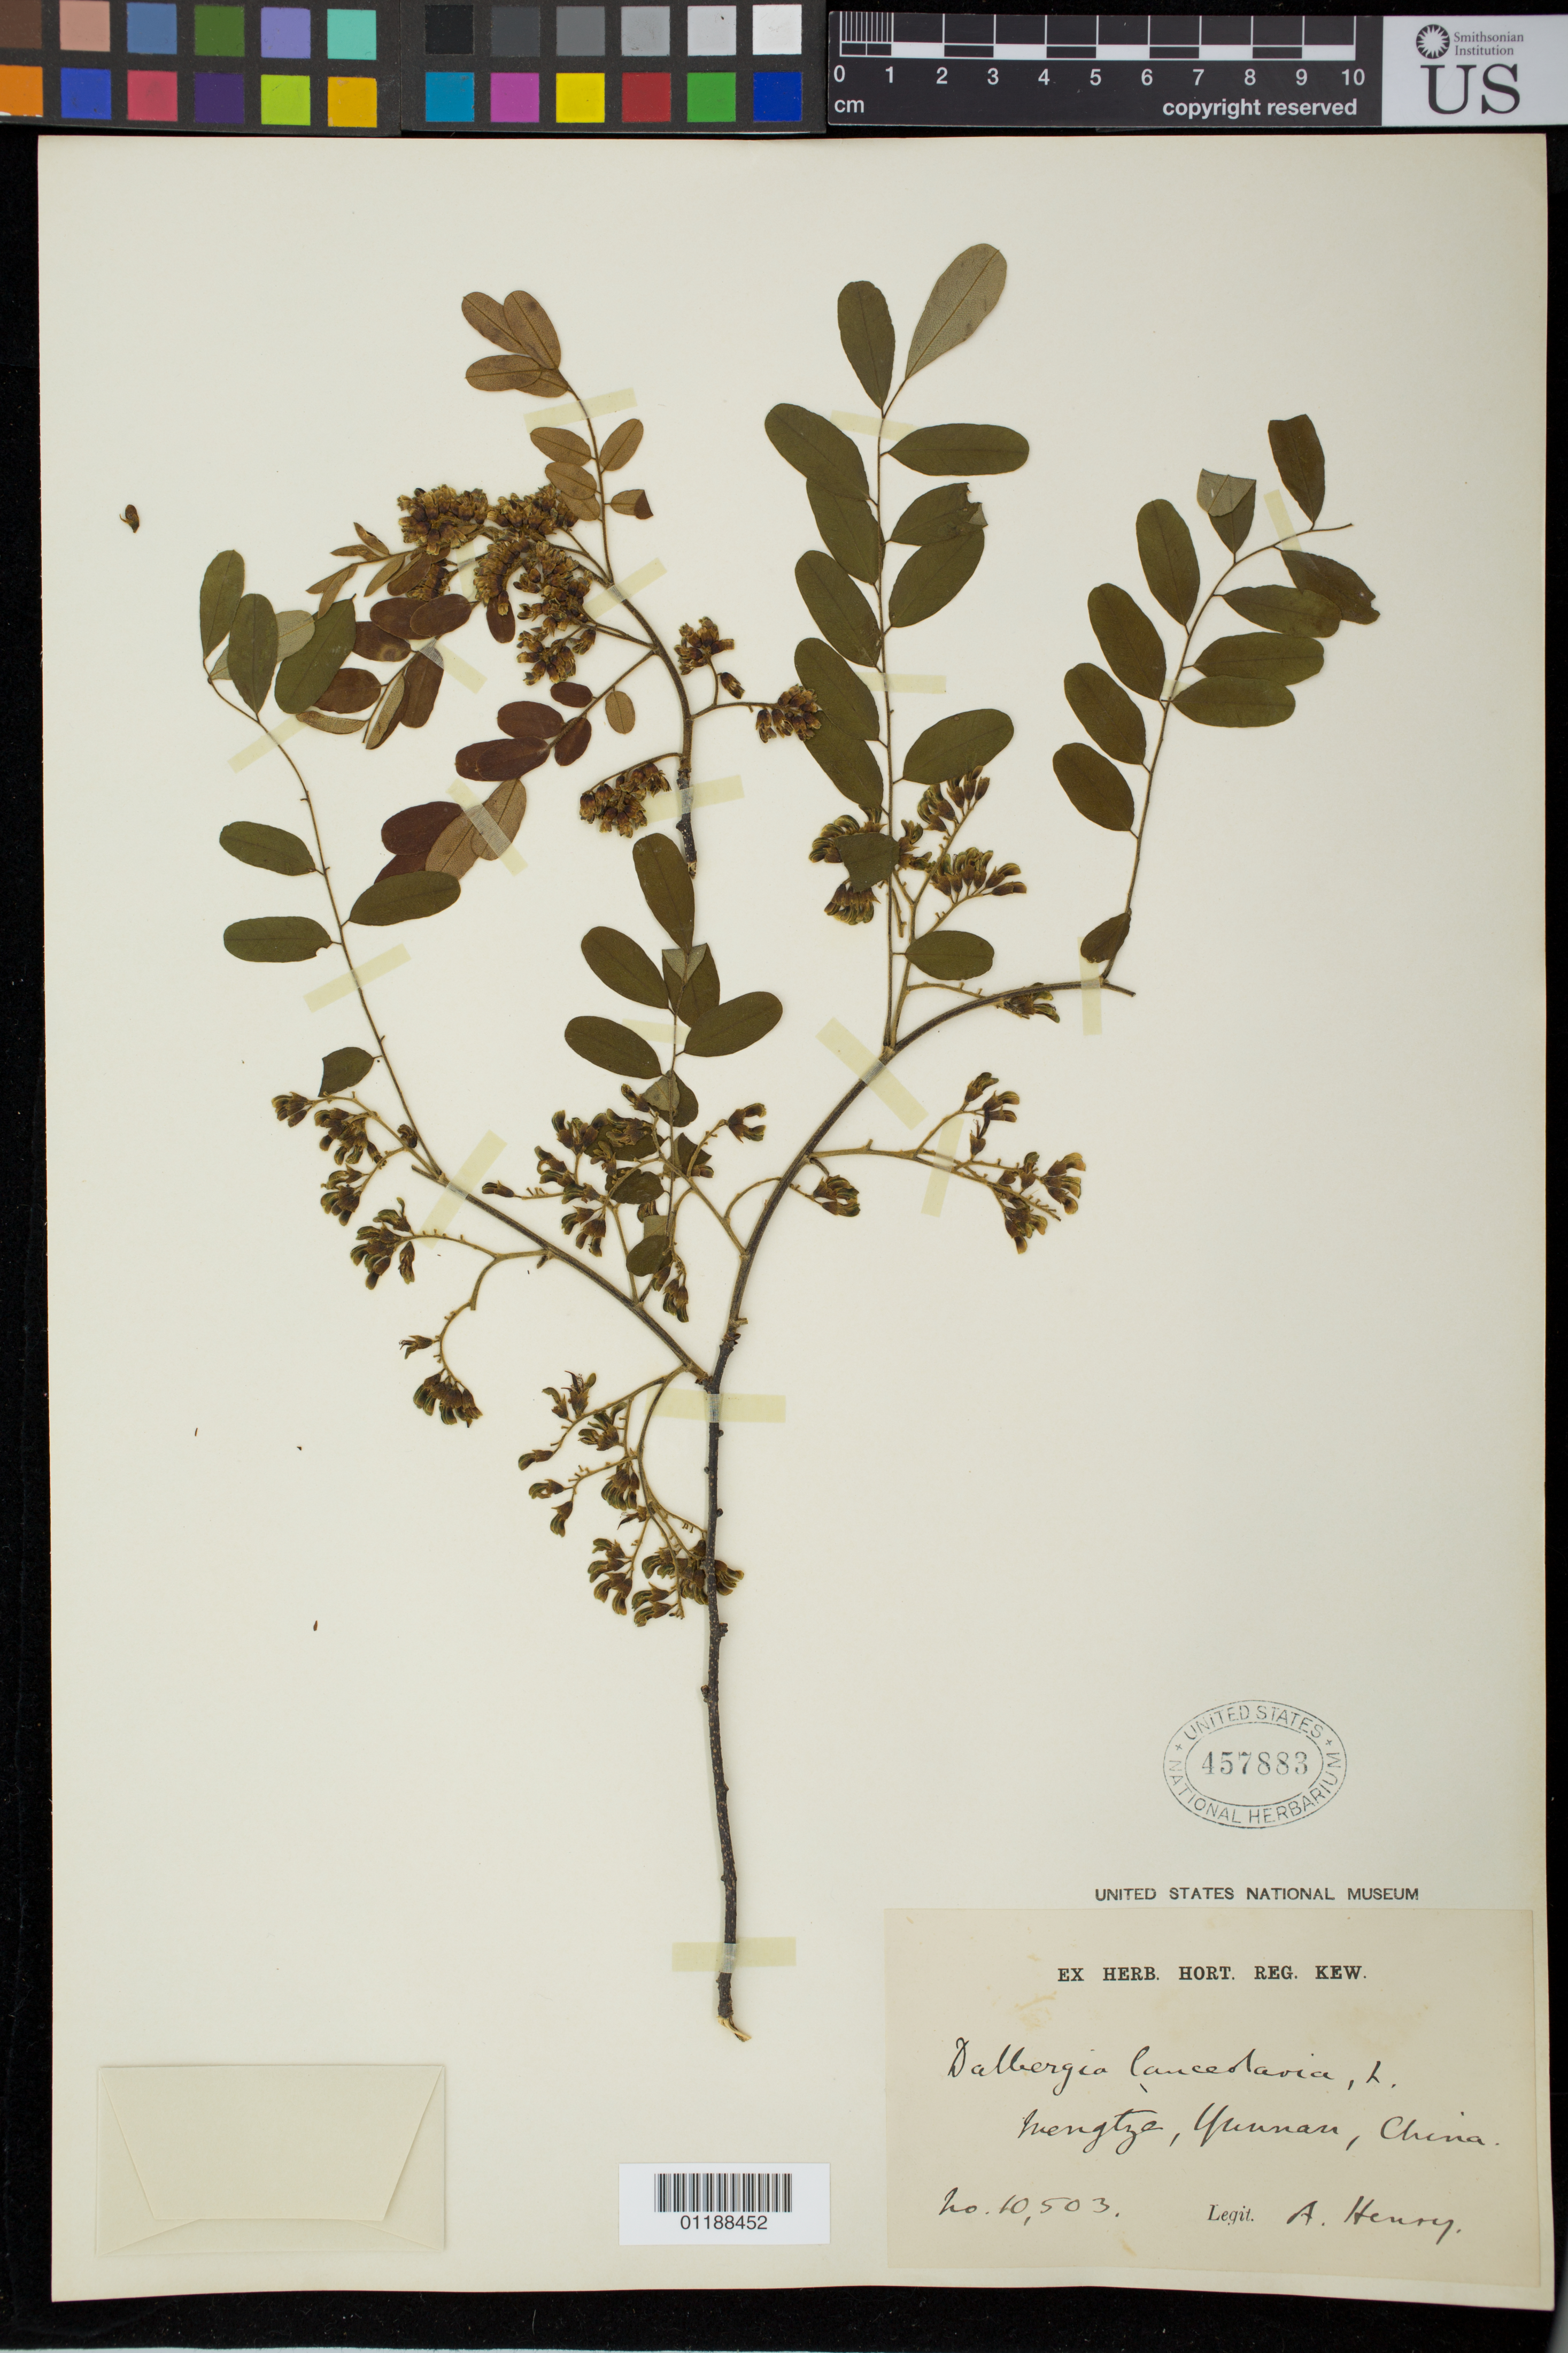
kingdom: Plantae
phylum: Tracheophyta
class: Magnoliopsida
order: Fabales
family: Fabaceae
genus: Dalbergia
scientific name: Dalbergia paniculata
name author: Roxb.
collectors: A. Henry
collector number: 10503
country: China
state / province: Yunnan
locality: Yunnan, Mengtze.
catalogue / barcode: US 457883